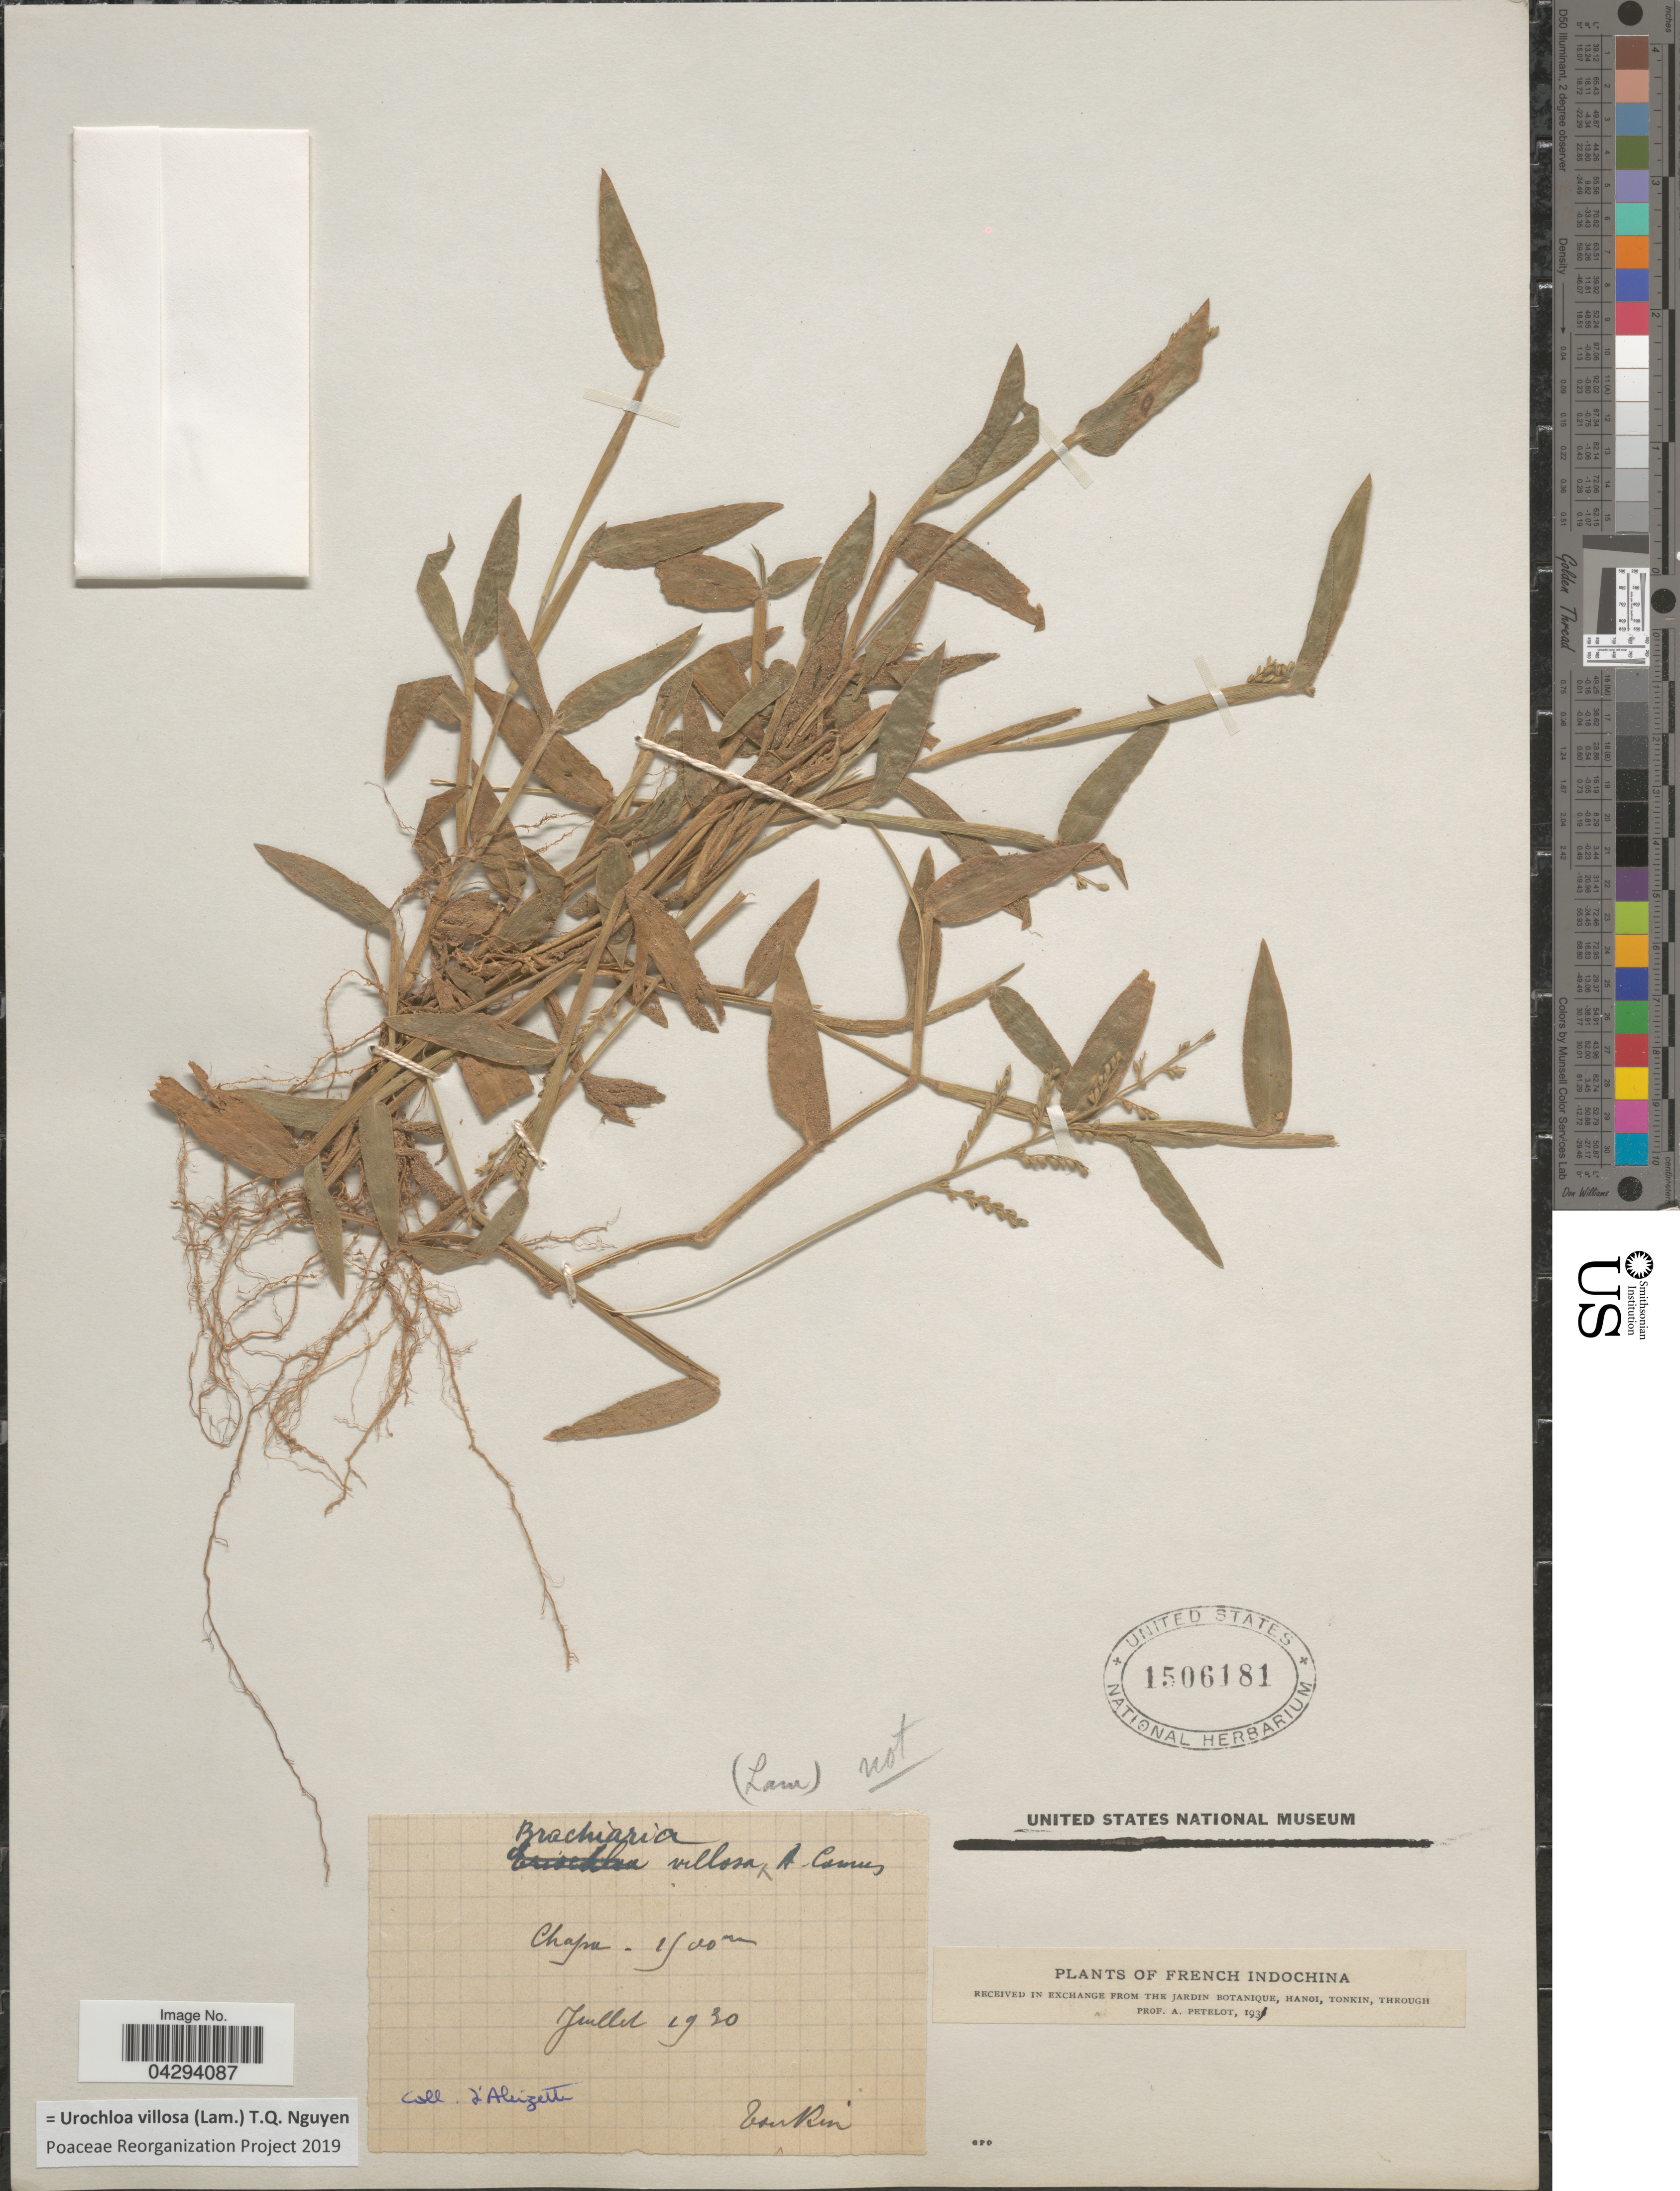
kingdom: Plantae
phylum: Tracheophyta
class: Liliopsida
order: Poales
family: Poaceae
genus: Urochloa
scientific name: Urochloa villosa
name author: (Lam.) T.Q. Nguyen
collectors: D'Aleizette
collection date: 1930-07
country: Vietnam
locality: Chapa. Tonkin. French Indochina.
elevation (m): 1500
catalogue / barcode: US 1506181